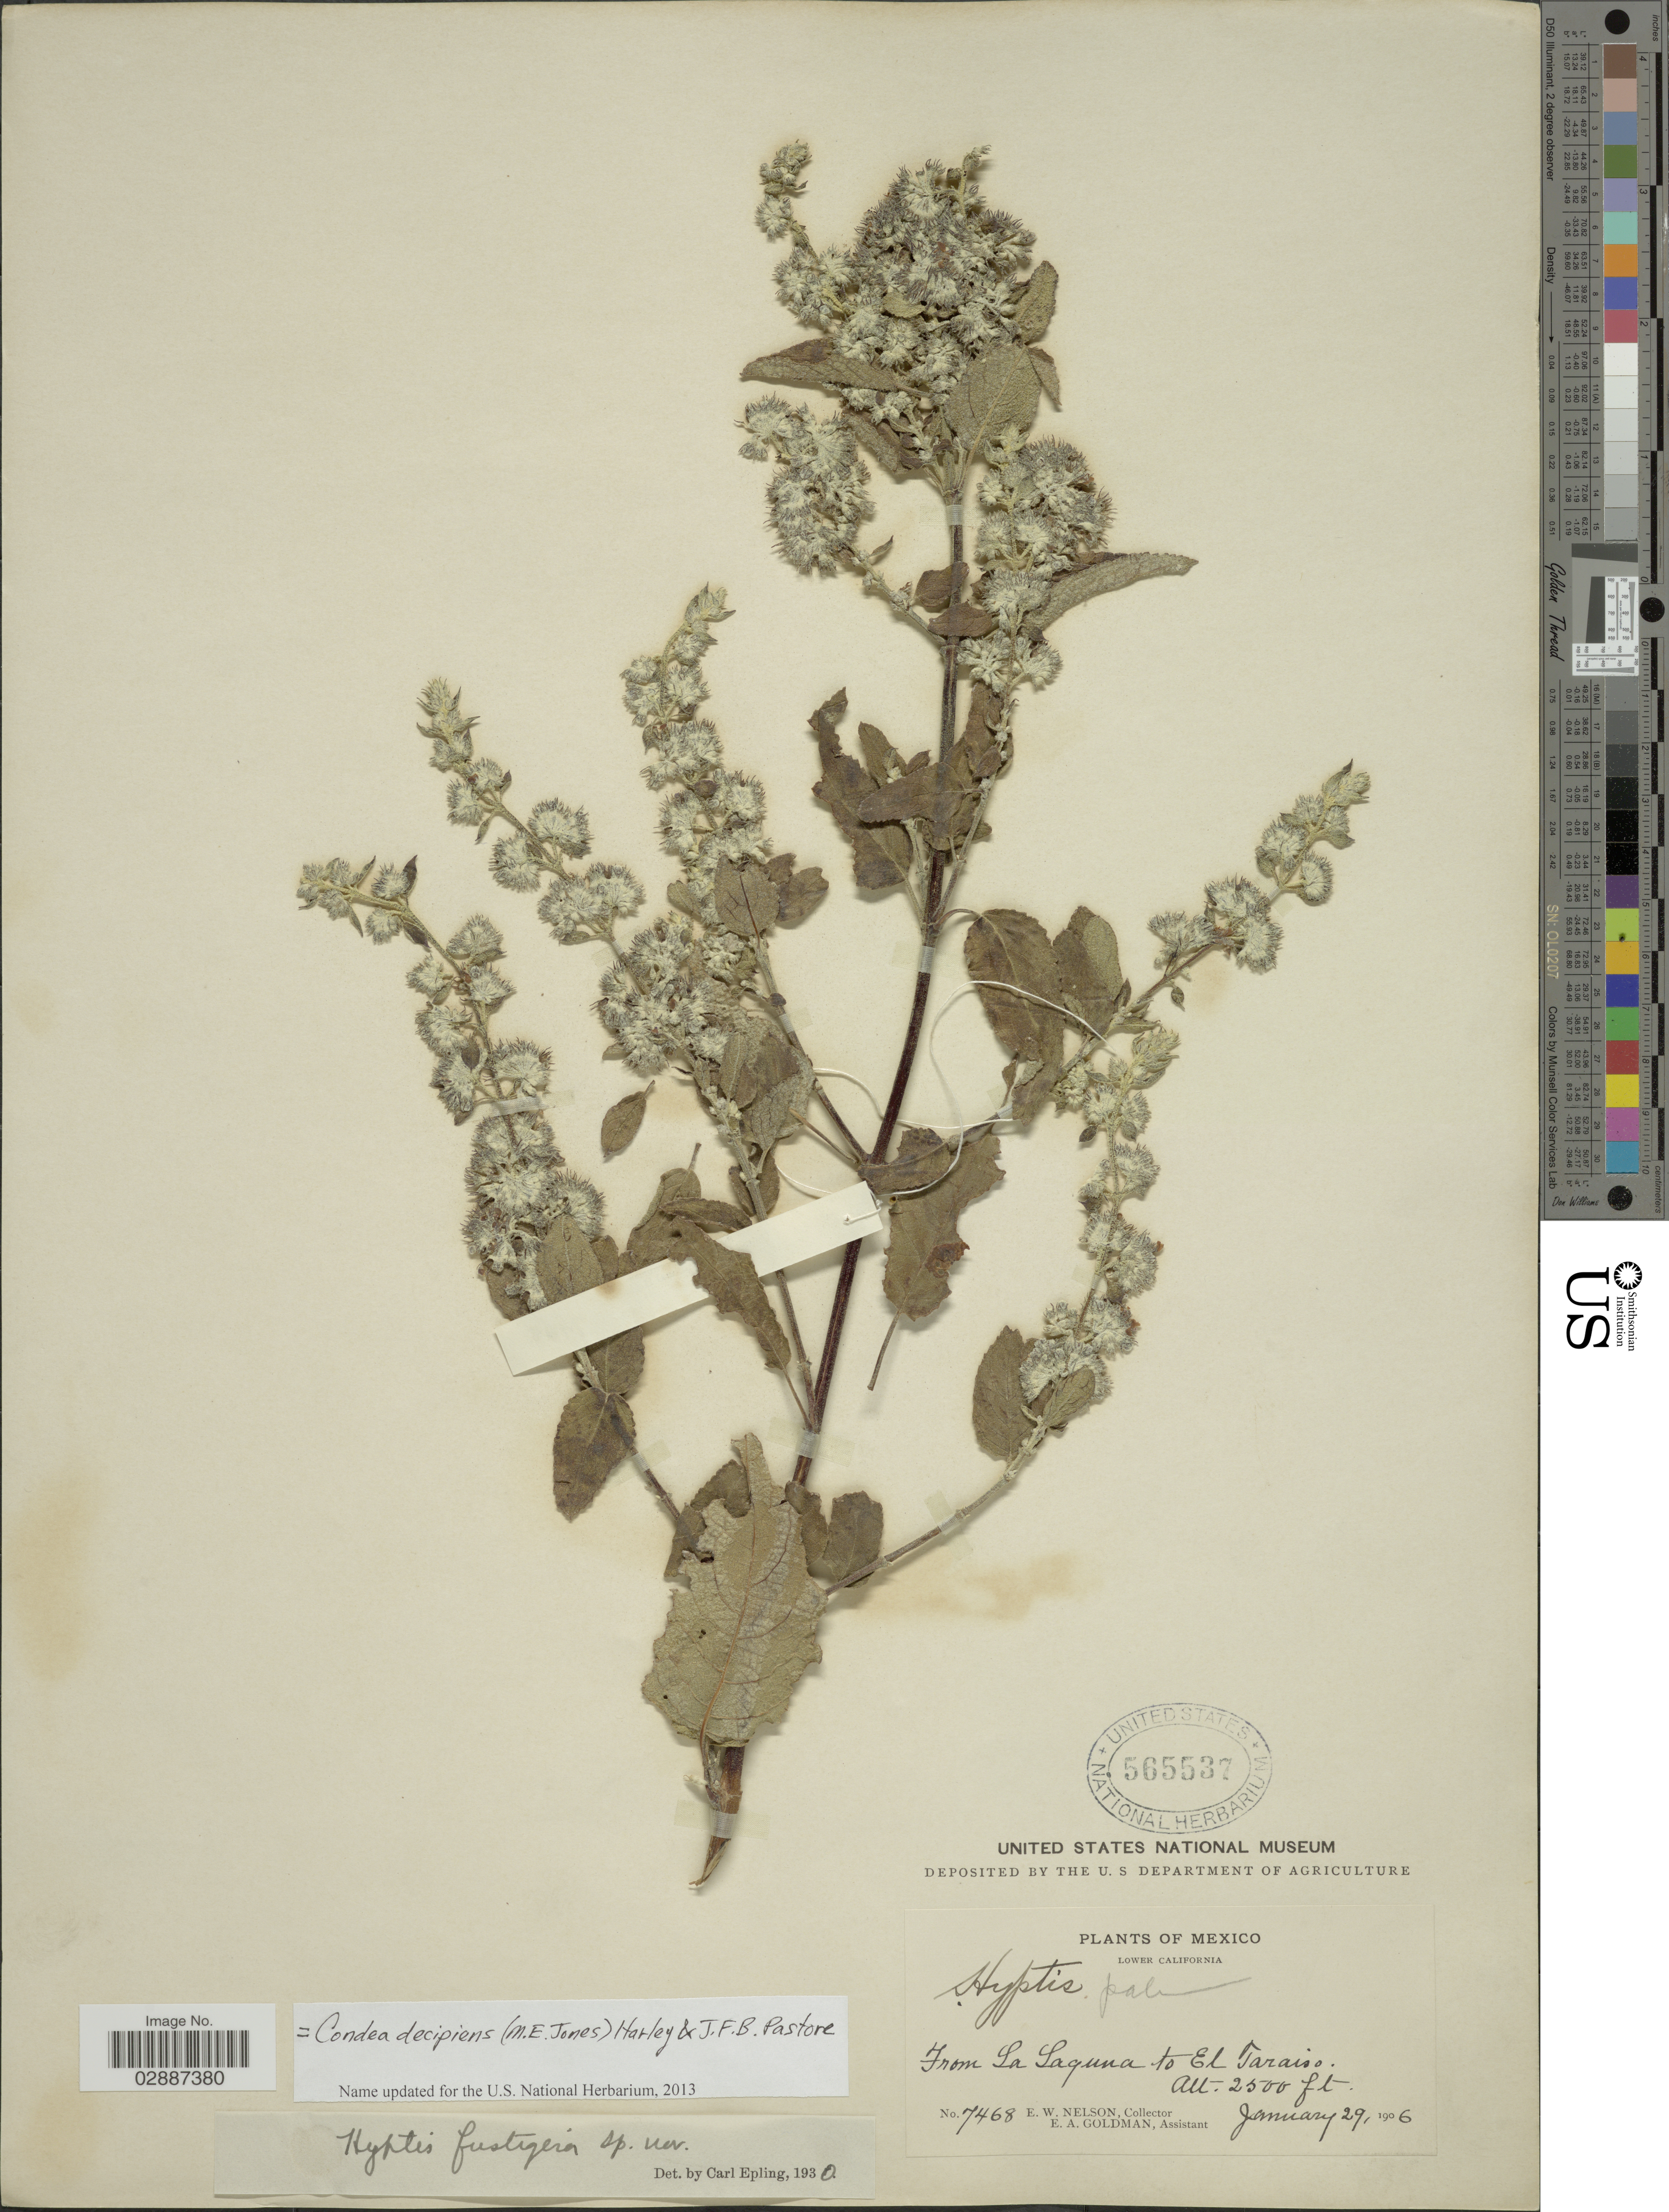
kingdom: Plantae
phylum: Tracheophyta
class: Magnoliopsida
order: Lamiales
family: Lamiaceae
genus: Condea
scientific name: Condea decipiens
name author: (M.E. Jones) Harley & J.F.B. Pastore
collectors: E. W. Nelson & E. A. Goldman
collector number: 7468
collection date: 1906-01-29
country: Mexico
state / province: Baja California Sur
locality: From La Laguna to El Taraiso.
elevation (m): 762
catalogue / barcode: US 565537